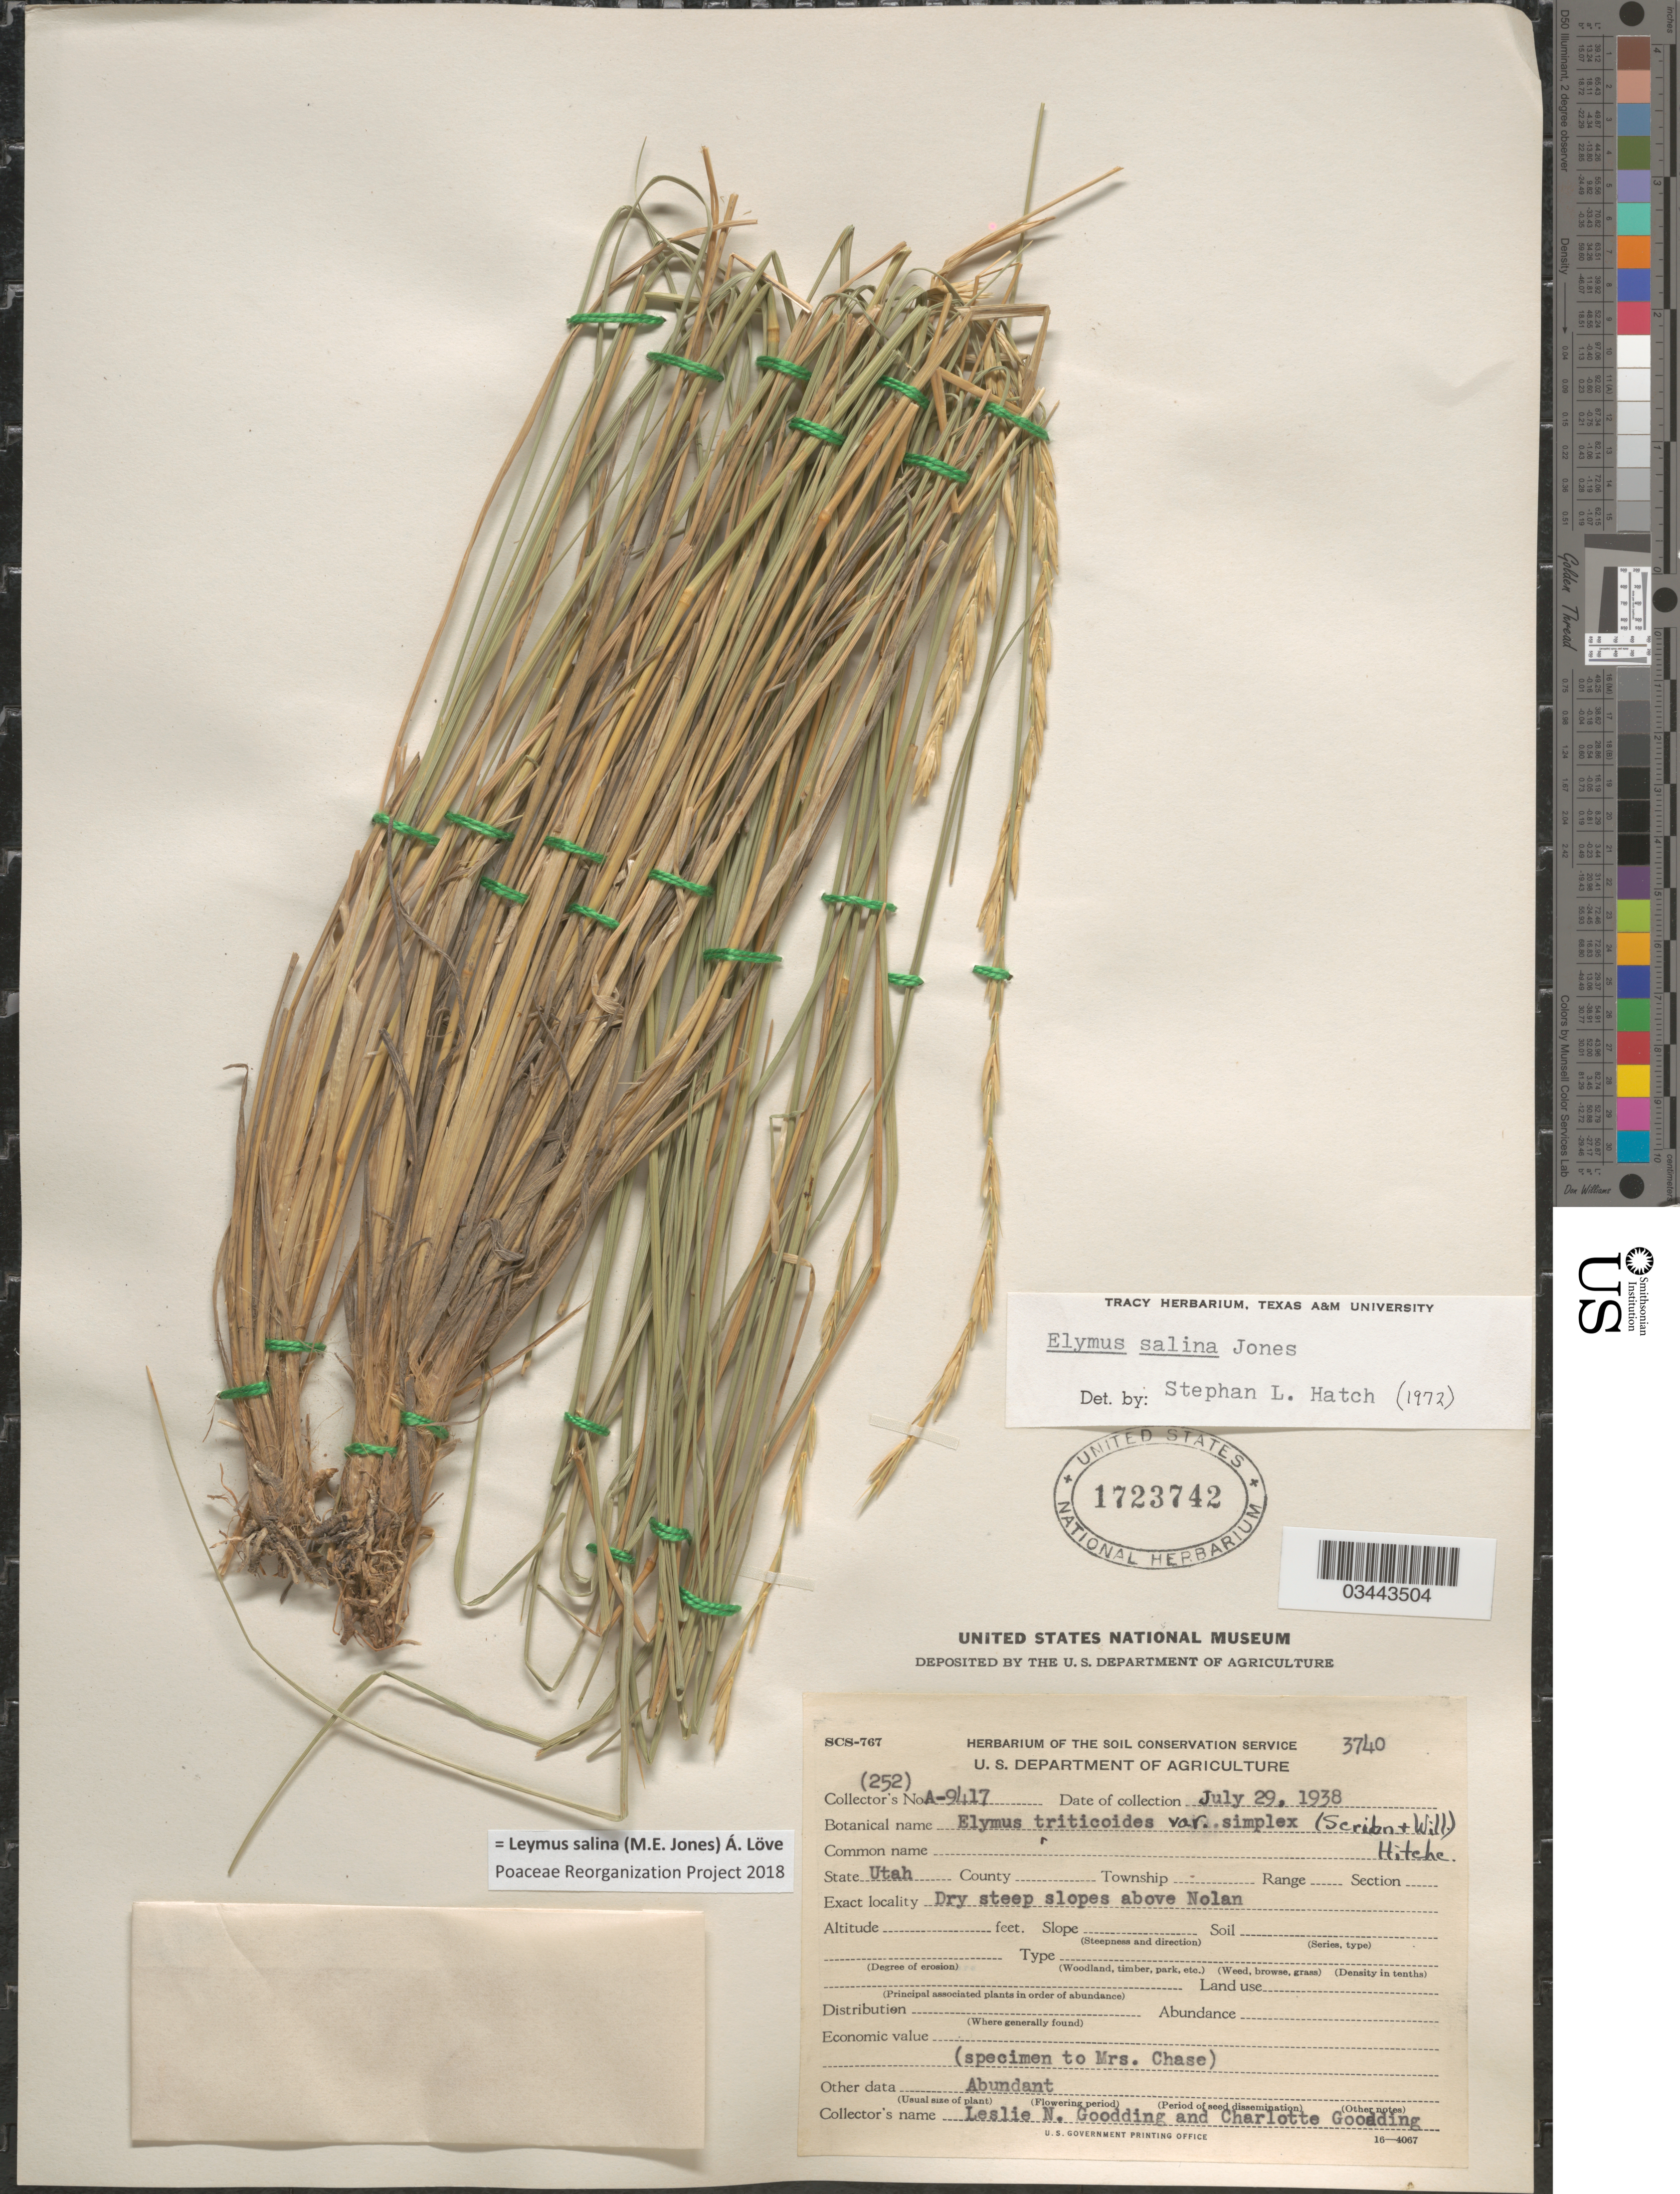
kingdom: Plantae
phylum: Tracheophyta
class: Liliopsida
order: Poales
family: Poaceae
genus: Leymus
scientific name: Leymus salina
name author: (M.E. Jones) Á. Löve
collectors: L. N. Goodding & C. Goodding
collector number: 252?/A-9417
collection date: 1938-07-29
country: United States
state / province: Utah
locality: Dry steep slopes above Nolan.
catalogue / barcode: US 1723742